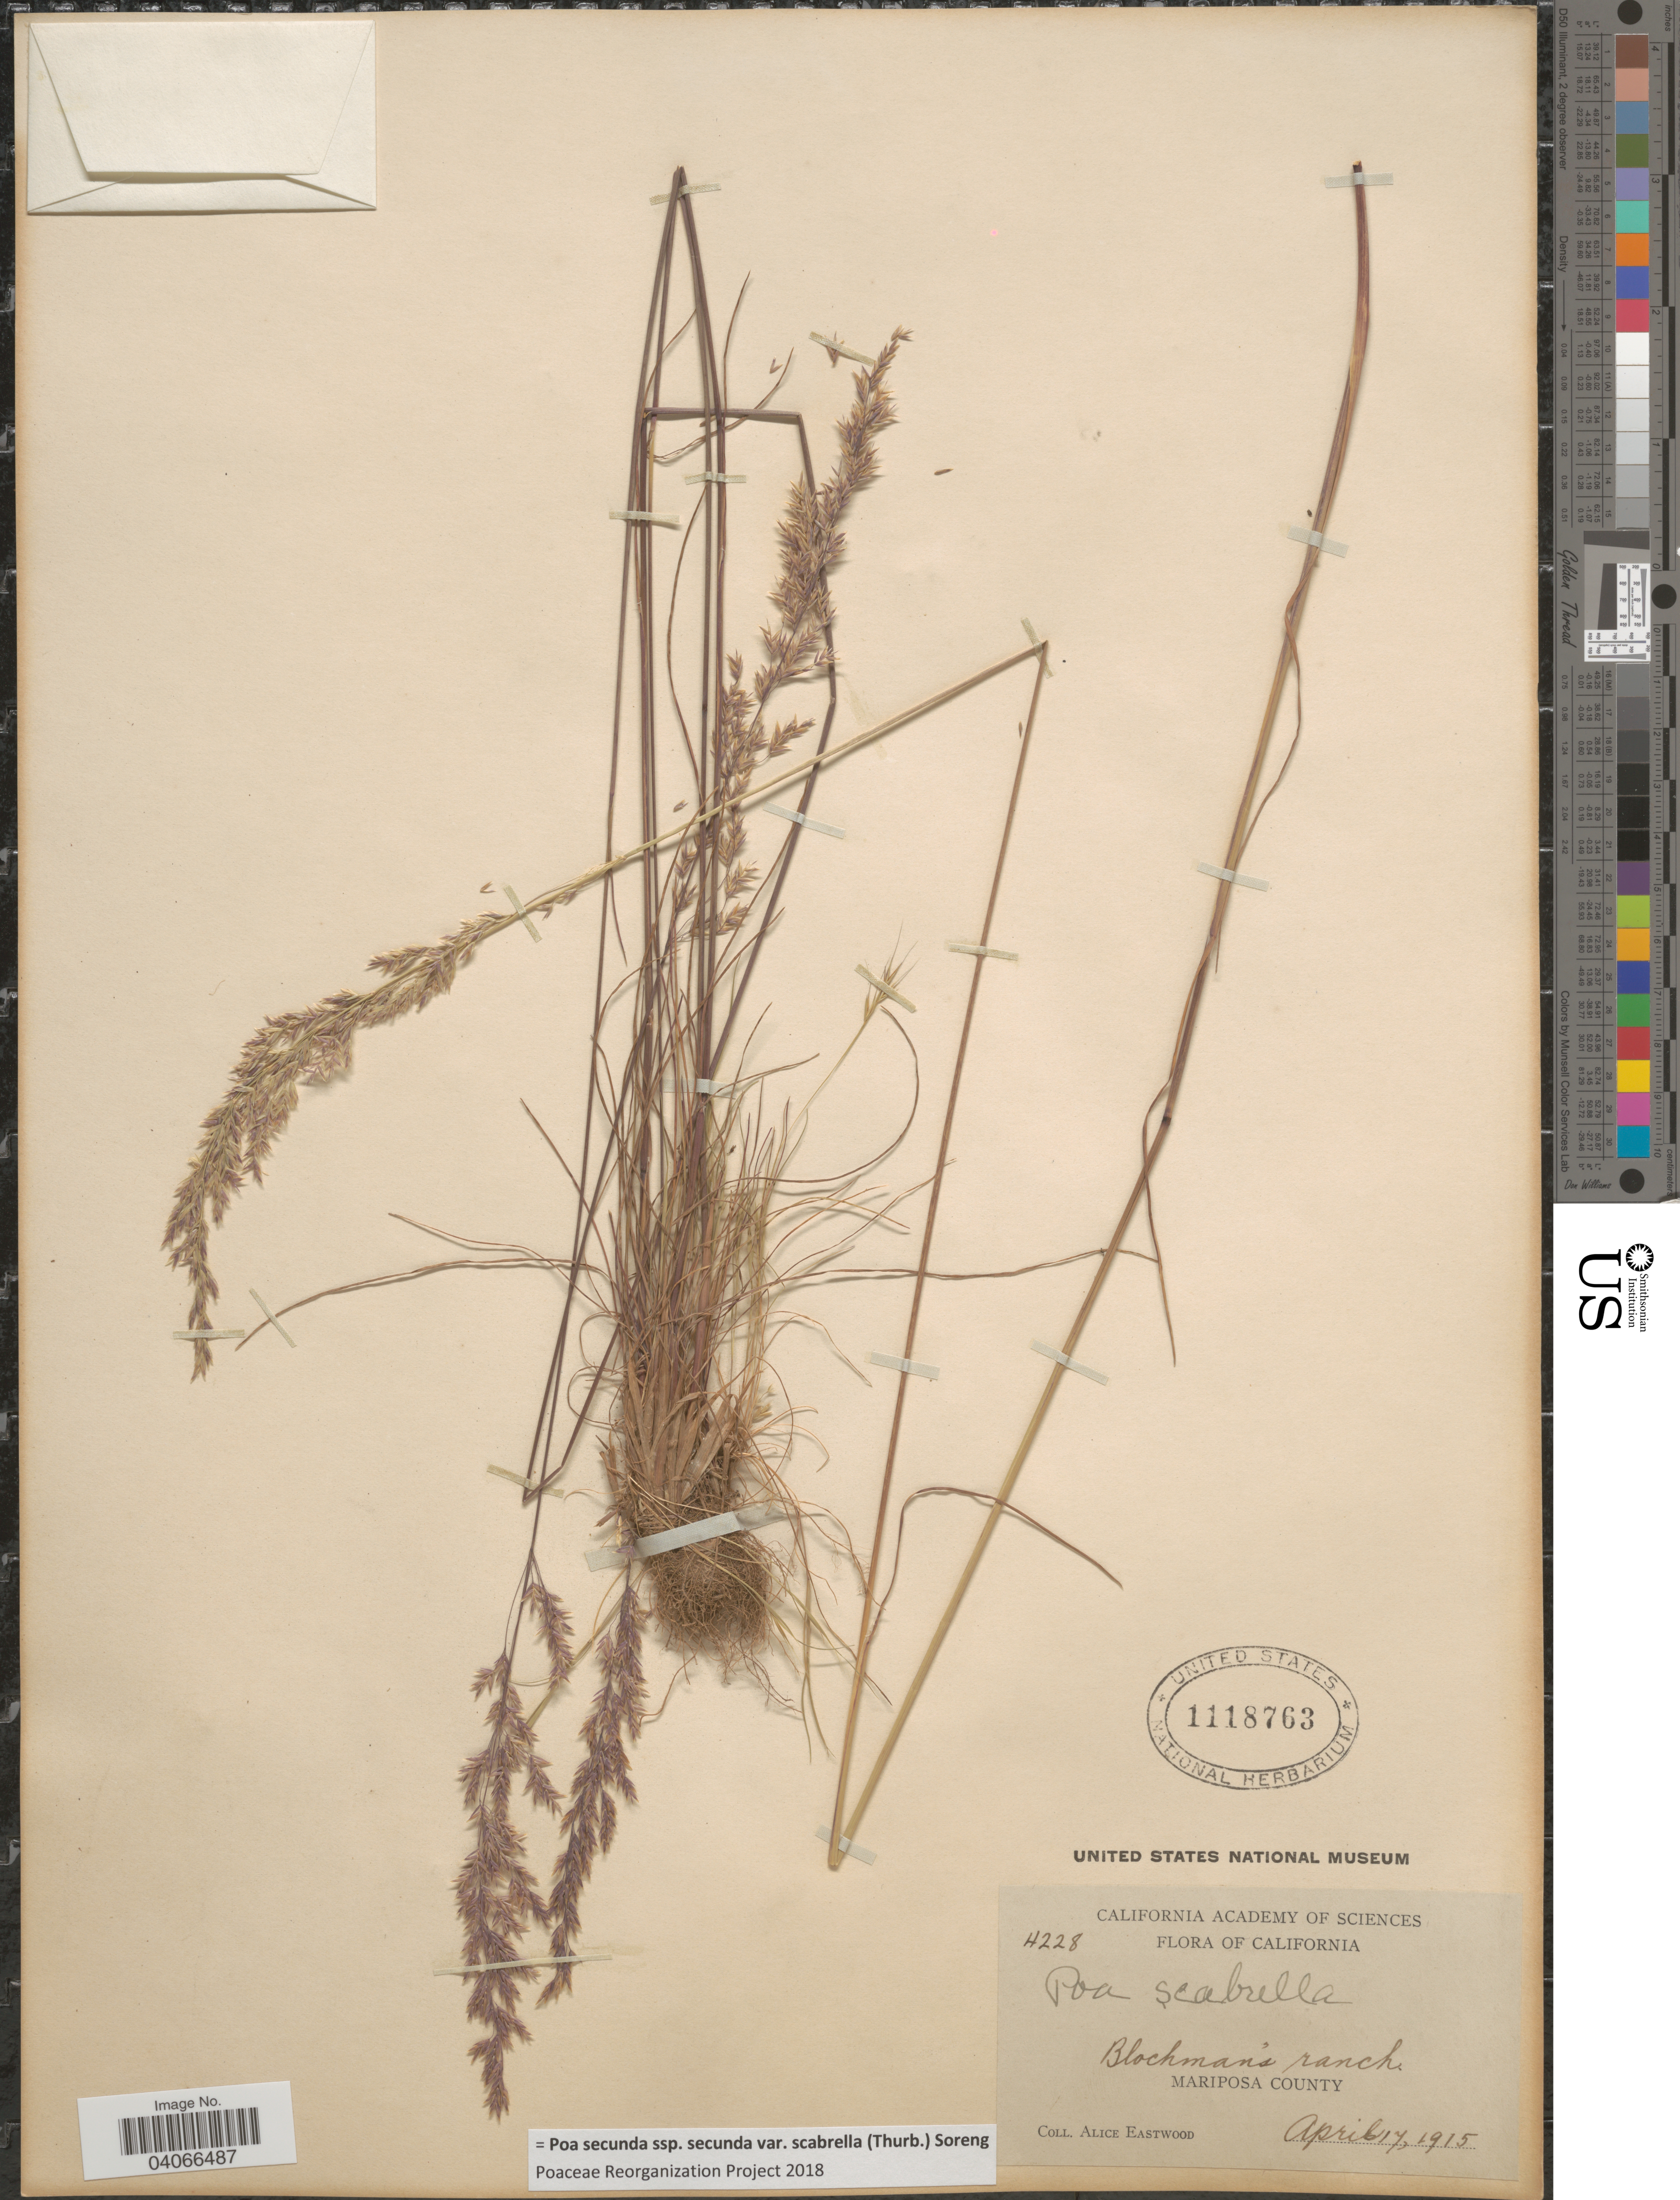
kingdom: Plantae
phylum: Tracheophyta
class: Liliopsida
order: Poales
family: Poaceae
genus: Poa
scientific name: Poa secunda subsp. secunda var. scabrella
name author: (Thurb.) Soreng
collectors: A. Eastwood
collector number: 4228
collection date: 1915-04-17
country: United States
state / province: California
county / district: Mariposa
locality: Blochman's ranch. Mariposa County.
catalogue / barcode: US 1118763